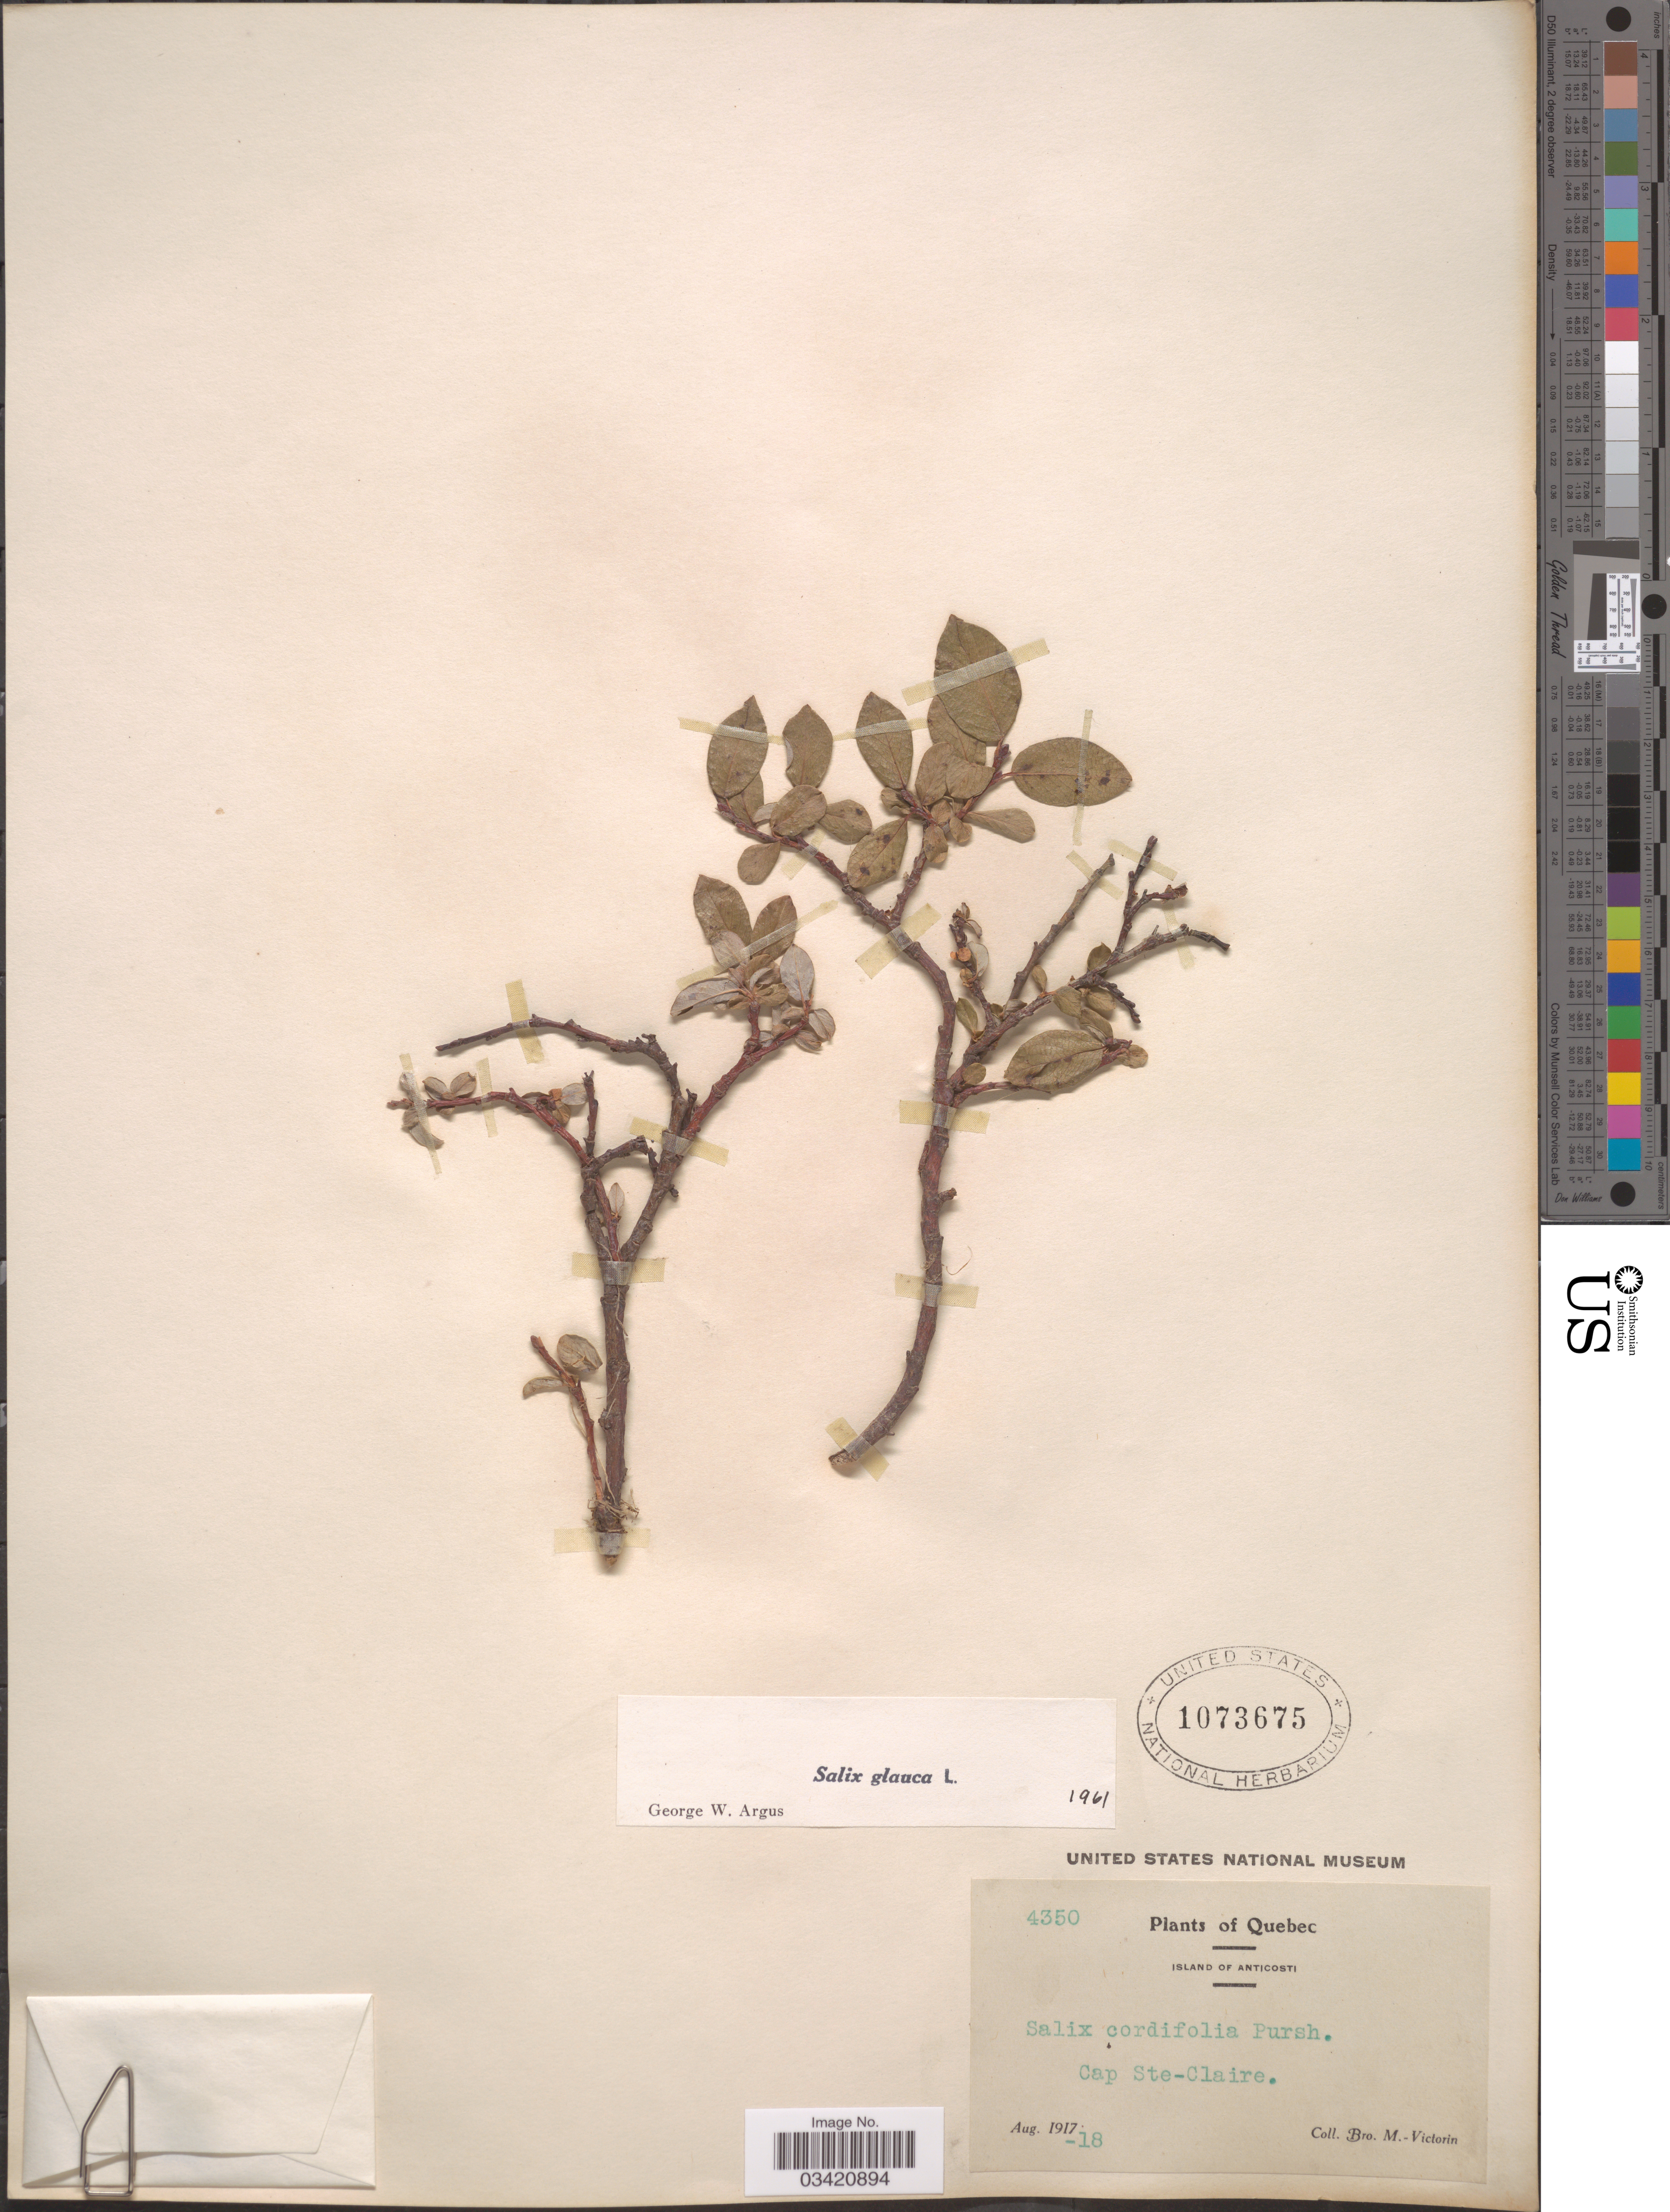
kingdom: Plantae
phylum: Tracheophyta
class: Magnoliopsida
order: Malpighiales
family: Salicaceae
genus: Salix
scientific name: Salix glauca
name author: L.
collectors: Fr. Marie-Victorin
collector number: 4350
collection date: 1917-08-18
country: Canada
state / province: Quebec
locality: Island of Anticosti. Cap Ste-Claire.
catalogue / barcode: US 1073675